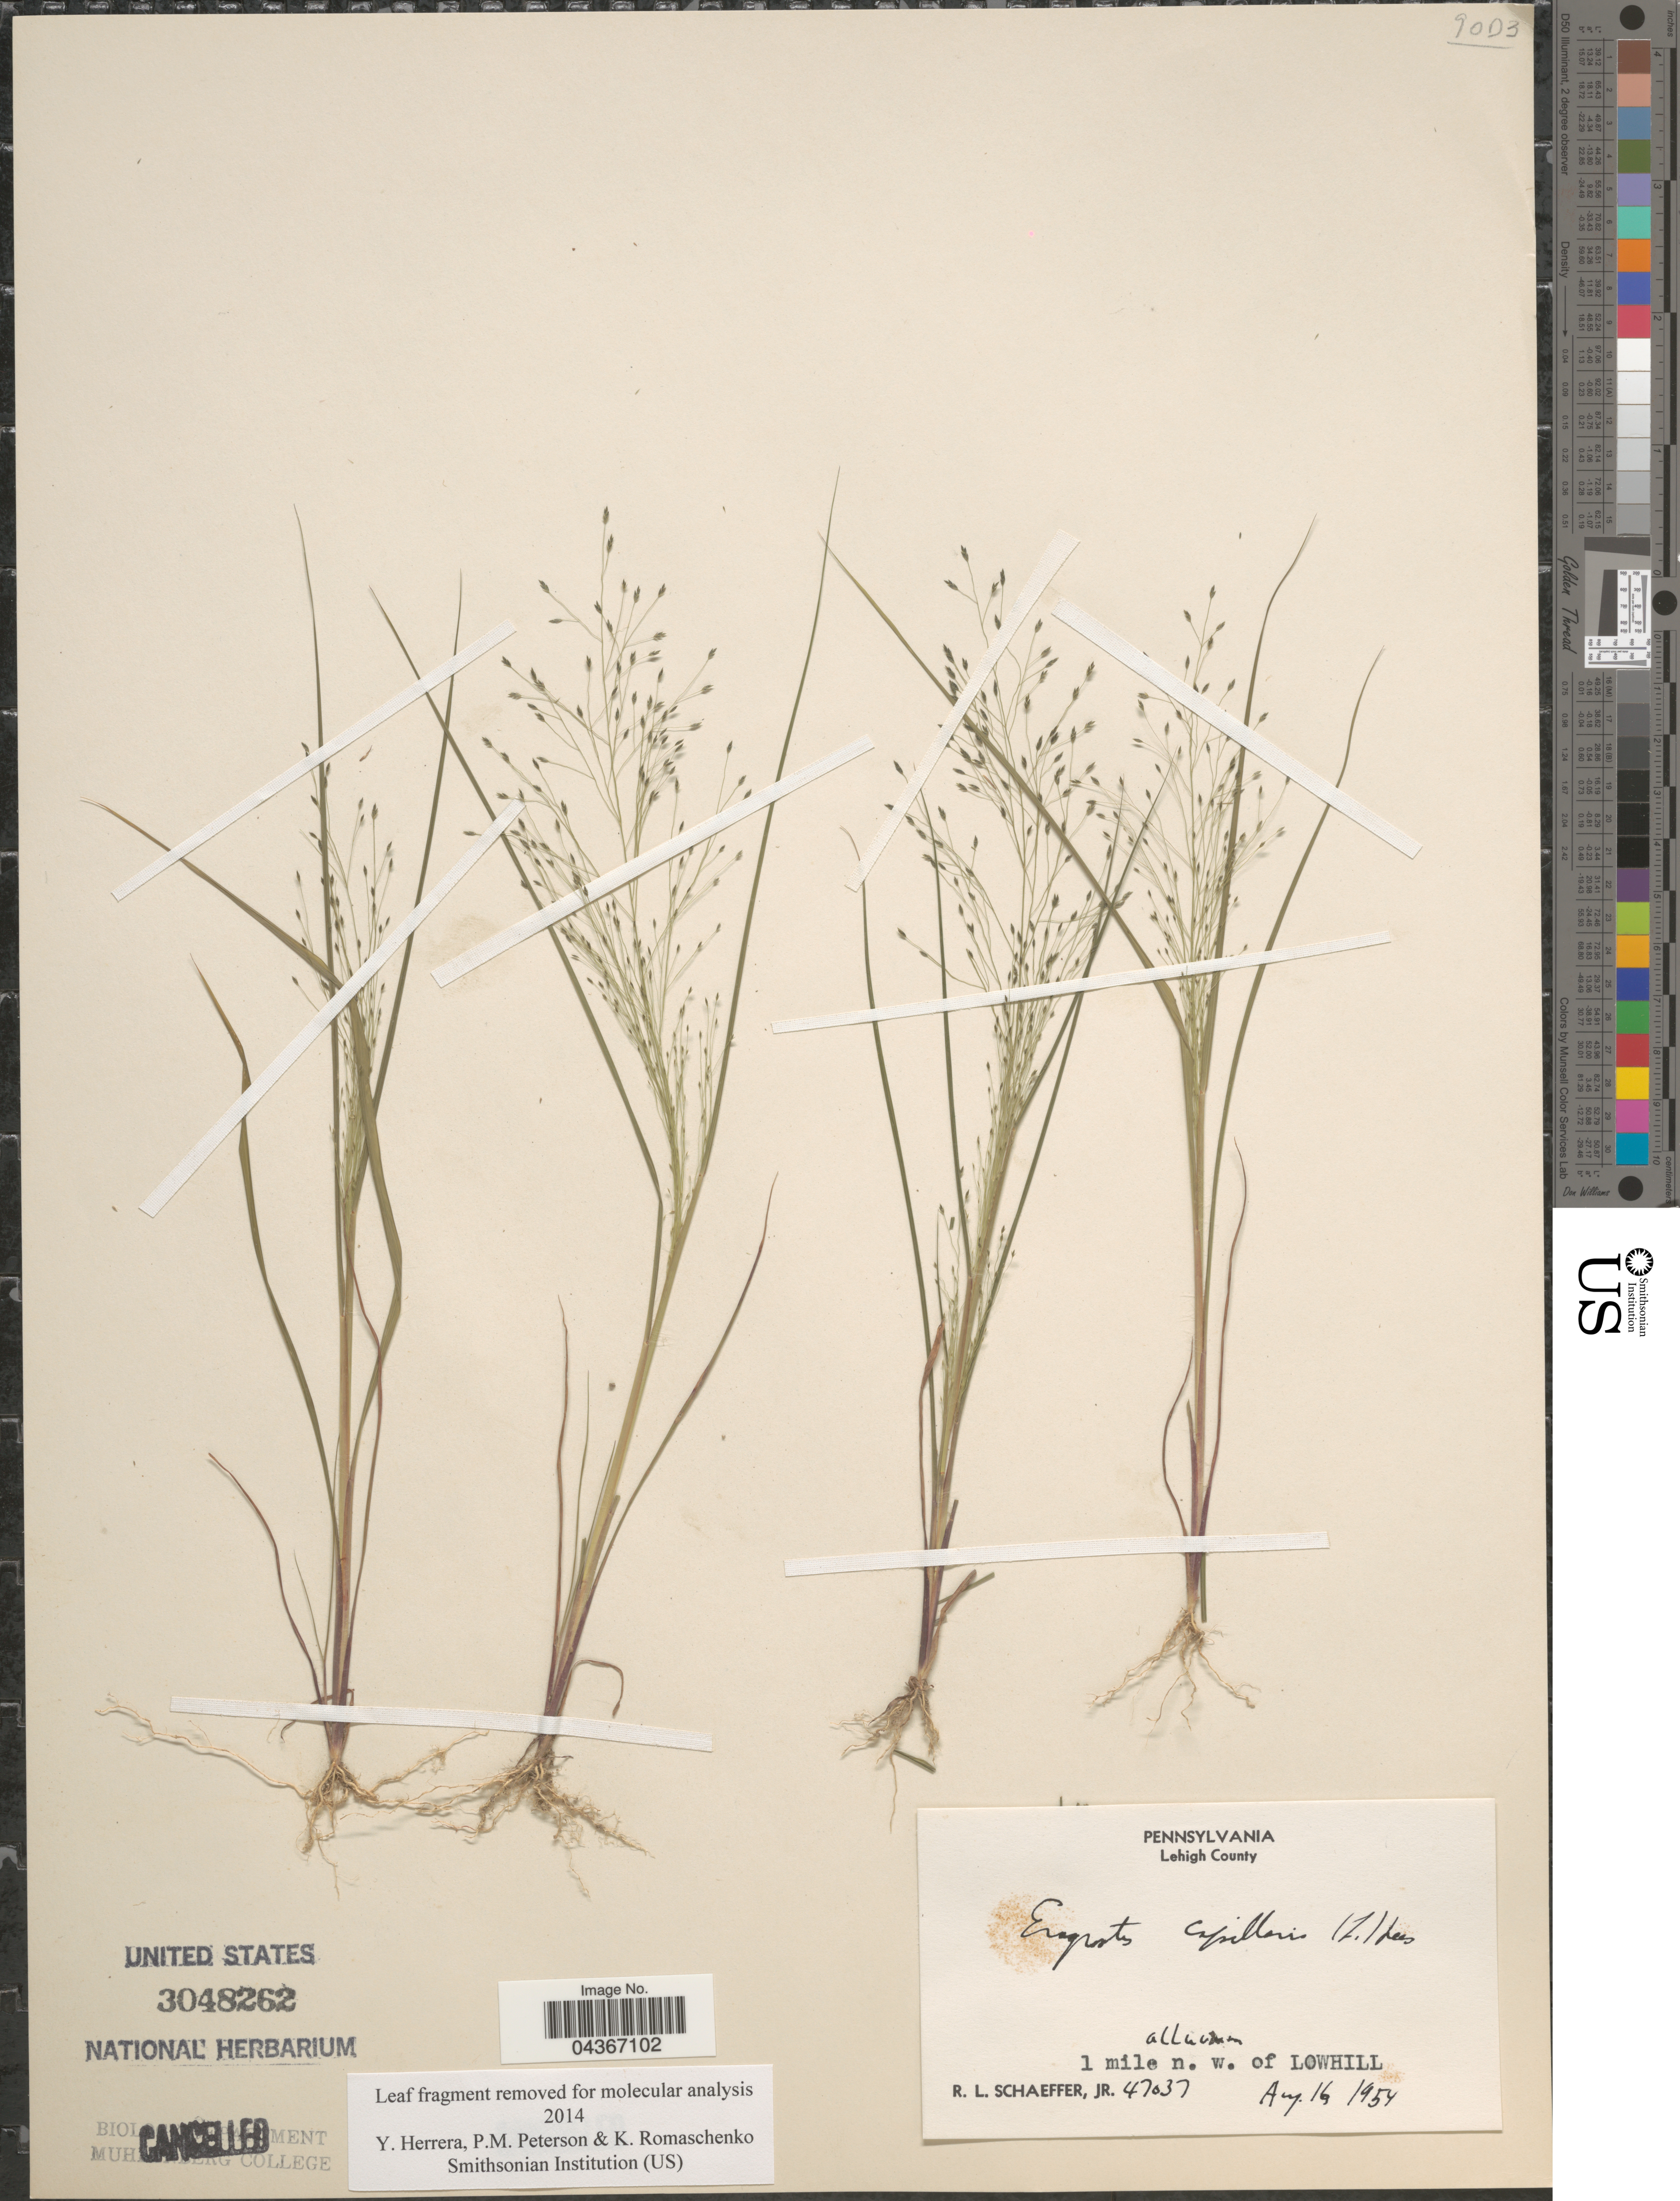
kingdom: Plantae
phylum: Tracheophyta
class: Liliopsida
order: Poales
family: Poaceae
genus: Eragrostis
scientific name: Eragrostis capillaris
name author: (L.) Nees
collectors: R. L. Schaeffer Jr.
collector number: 47037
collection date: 1954-08-16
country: United States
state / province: Pennsylvania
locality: Lehigh County. 1 mile n. w. of Lowhill.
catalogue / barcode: US 3048262